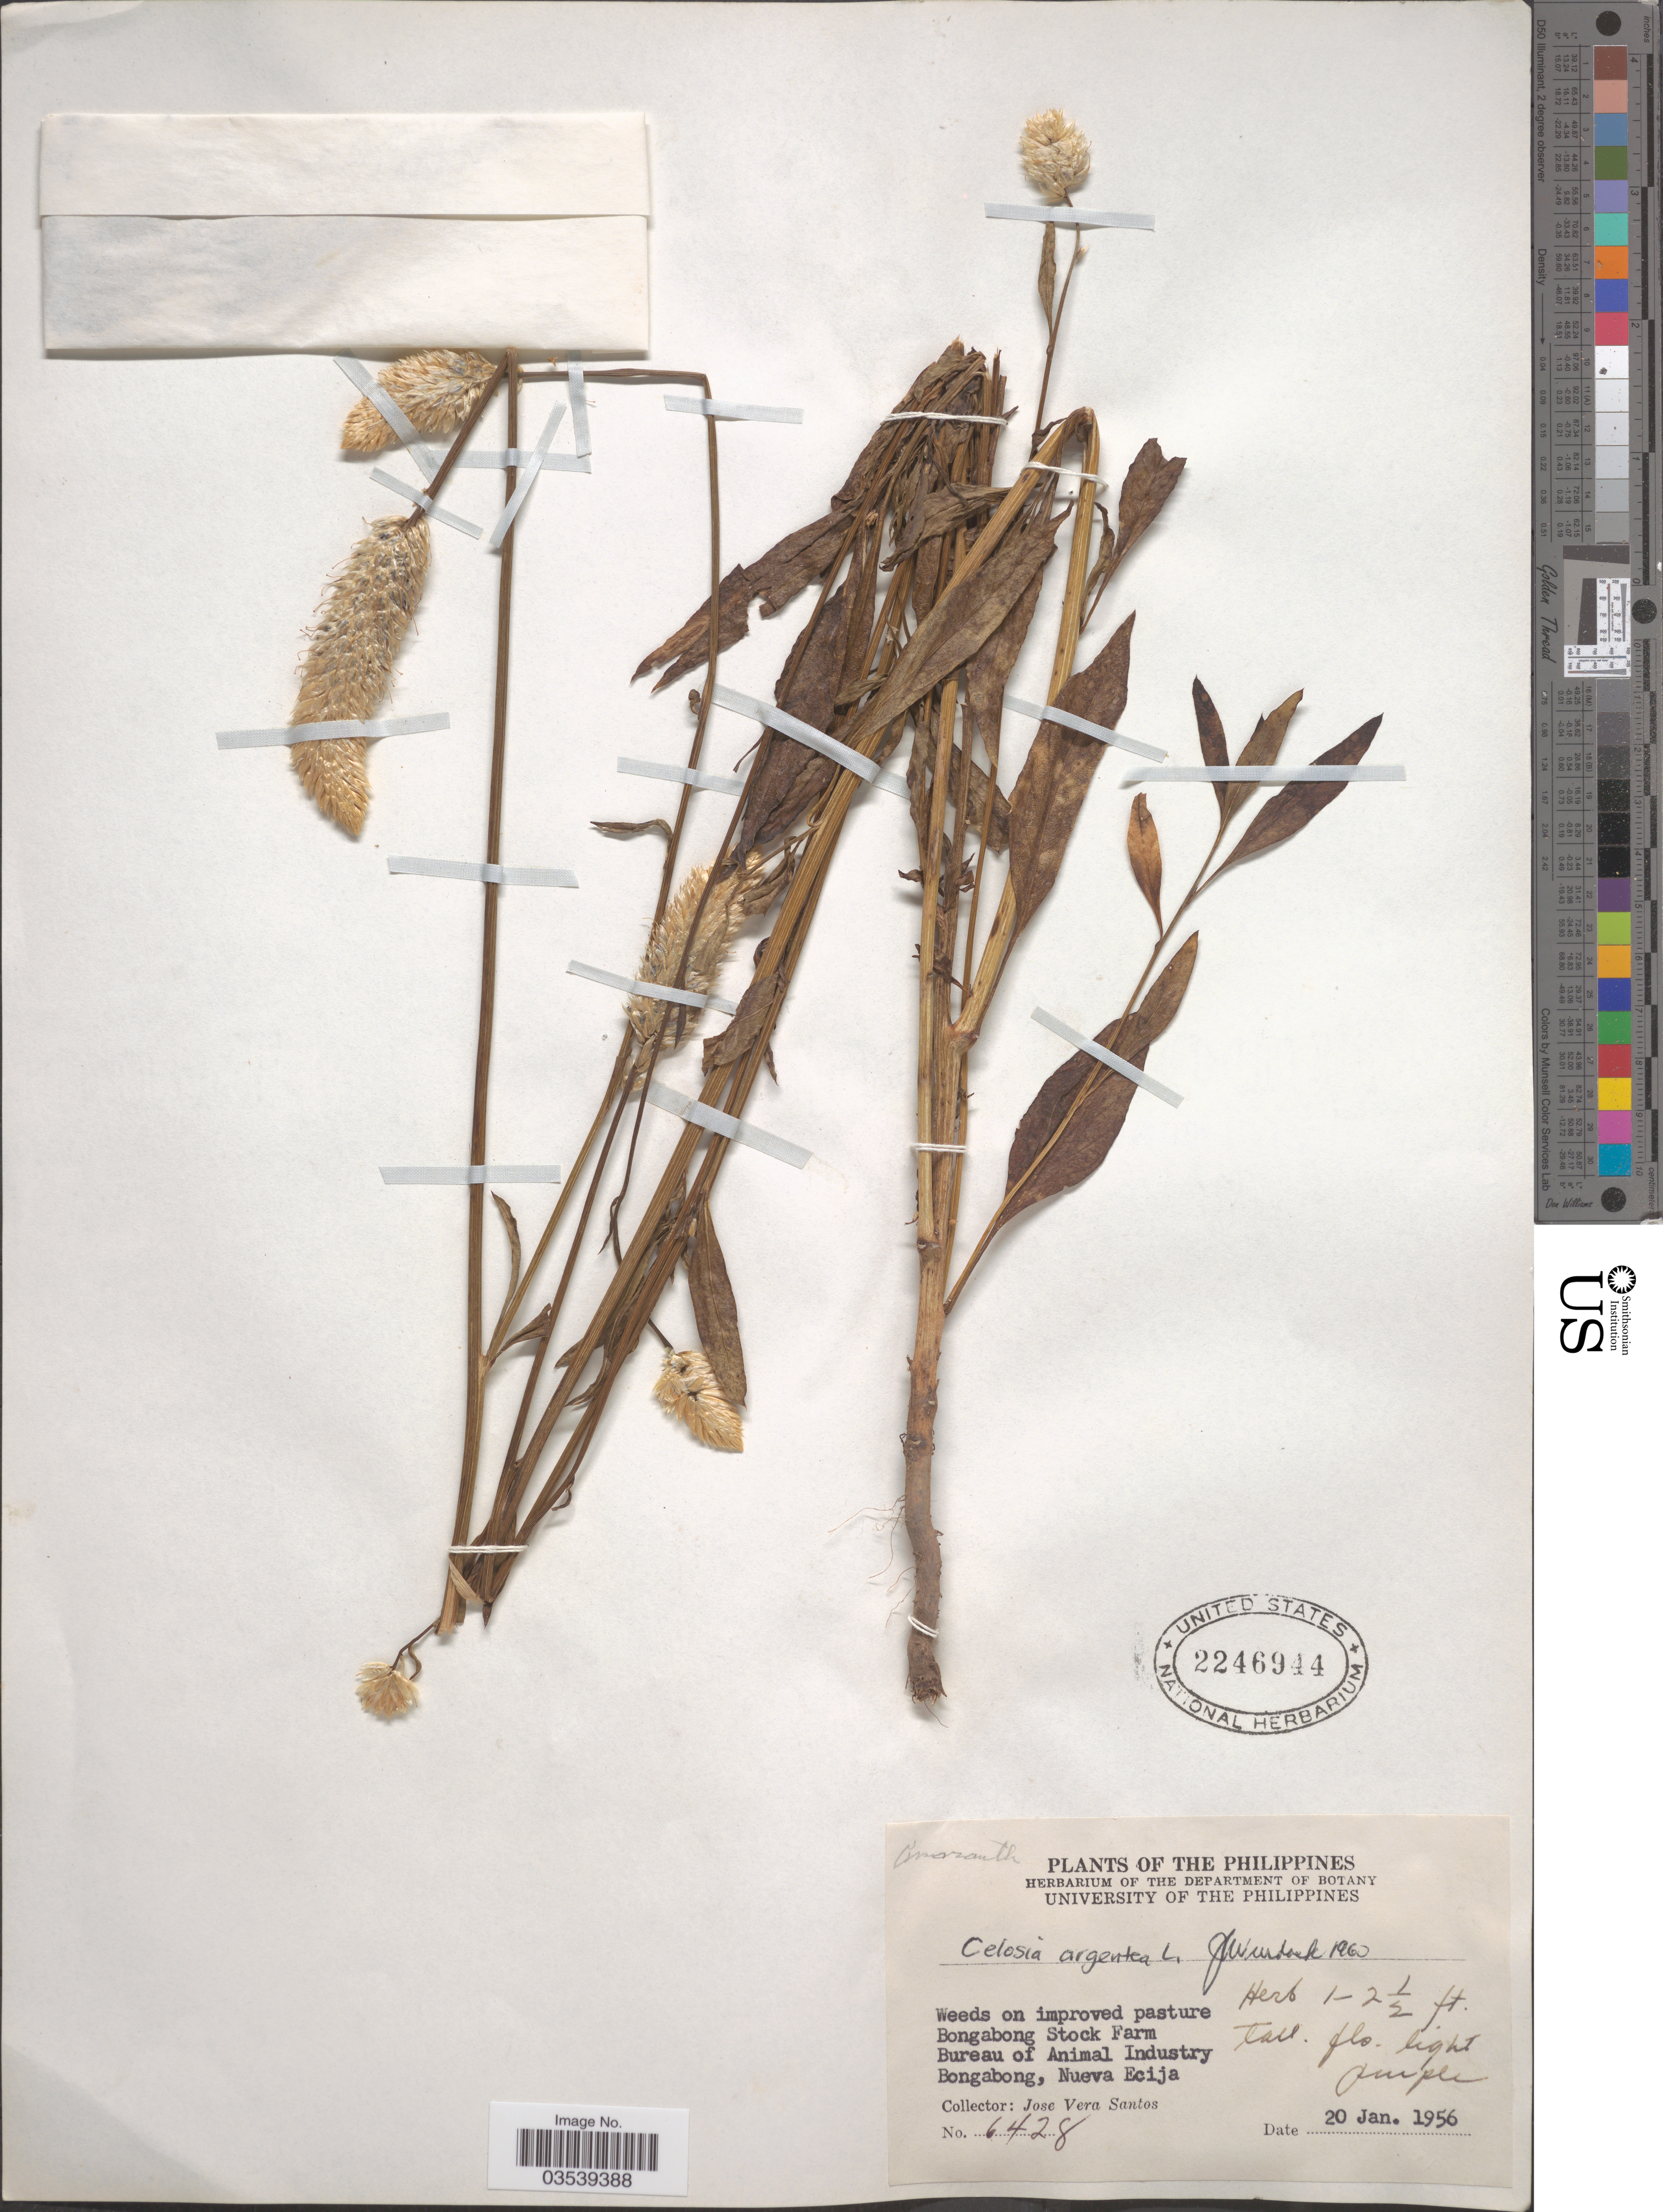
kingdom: Plantae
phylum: Tracheophyta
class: Magnoliopsida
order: Caryophyllales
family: Amaranthaceae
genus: Celosia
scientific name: Celosia argentea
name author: L.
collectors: J. V. Santos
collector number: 6428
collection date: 1956-01-20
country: Philippines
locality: Bongabong Stock Farm, Bureau of Animal Industry, Bongabong, Nueva Ecija.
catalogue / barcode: US 2246944